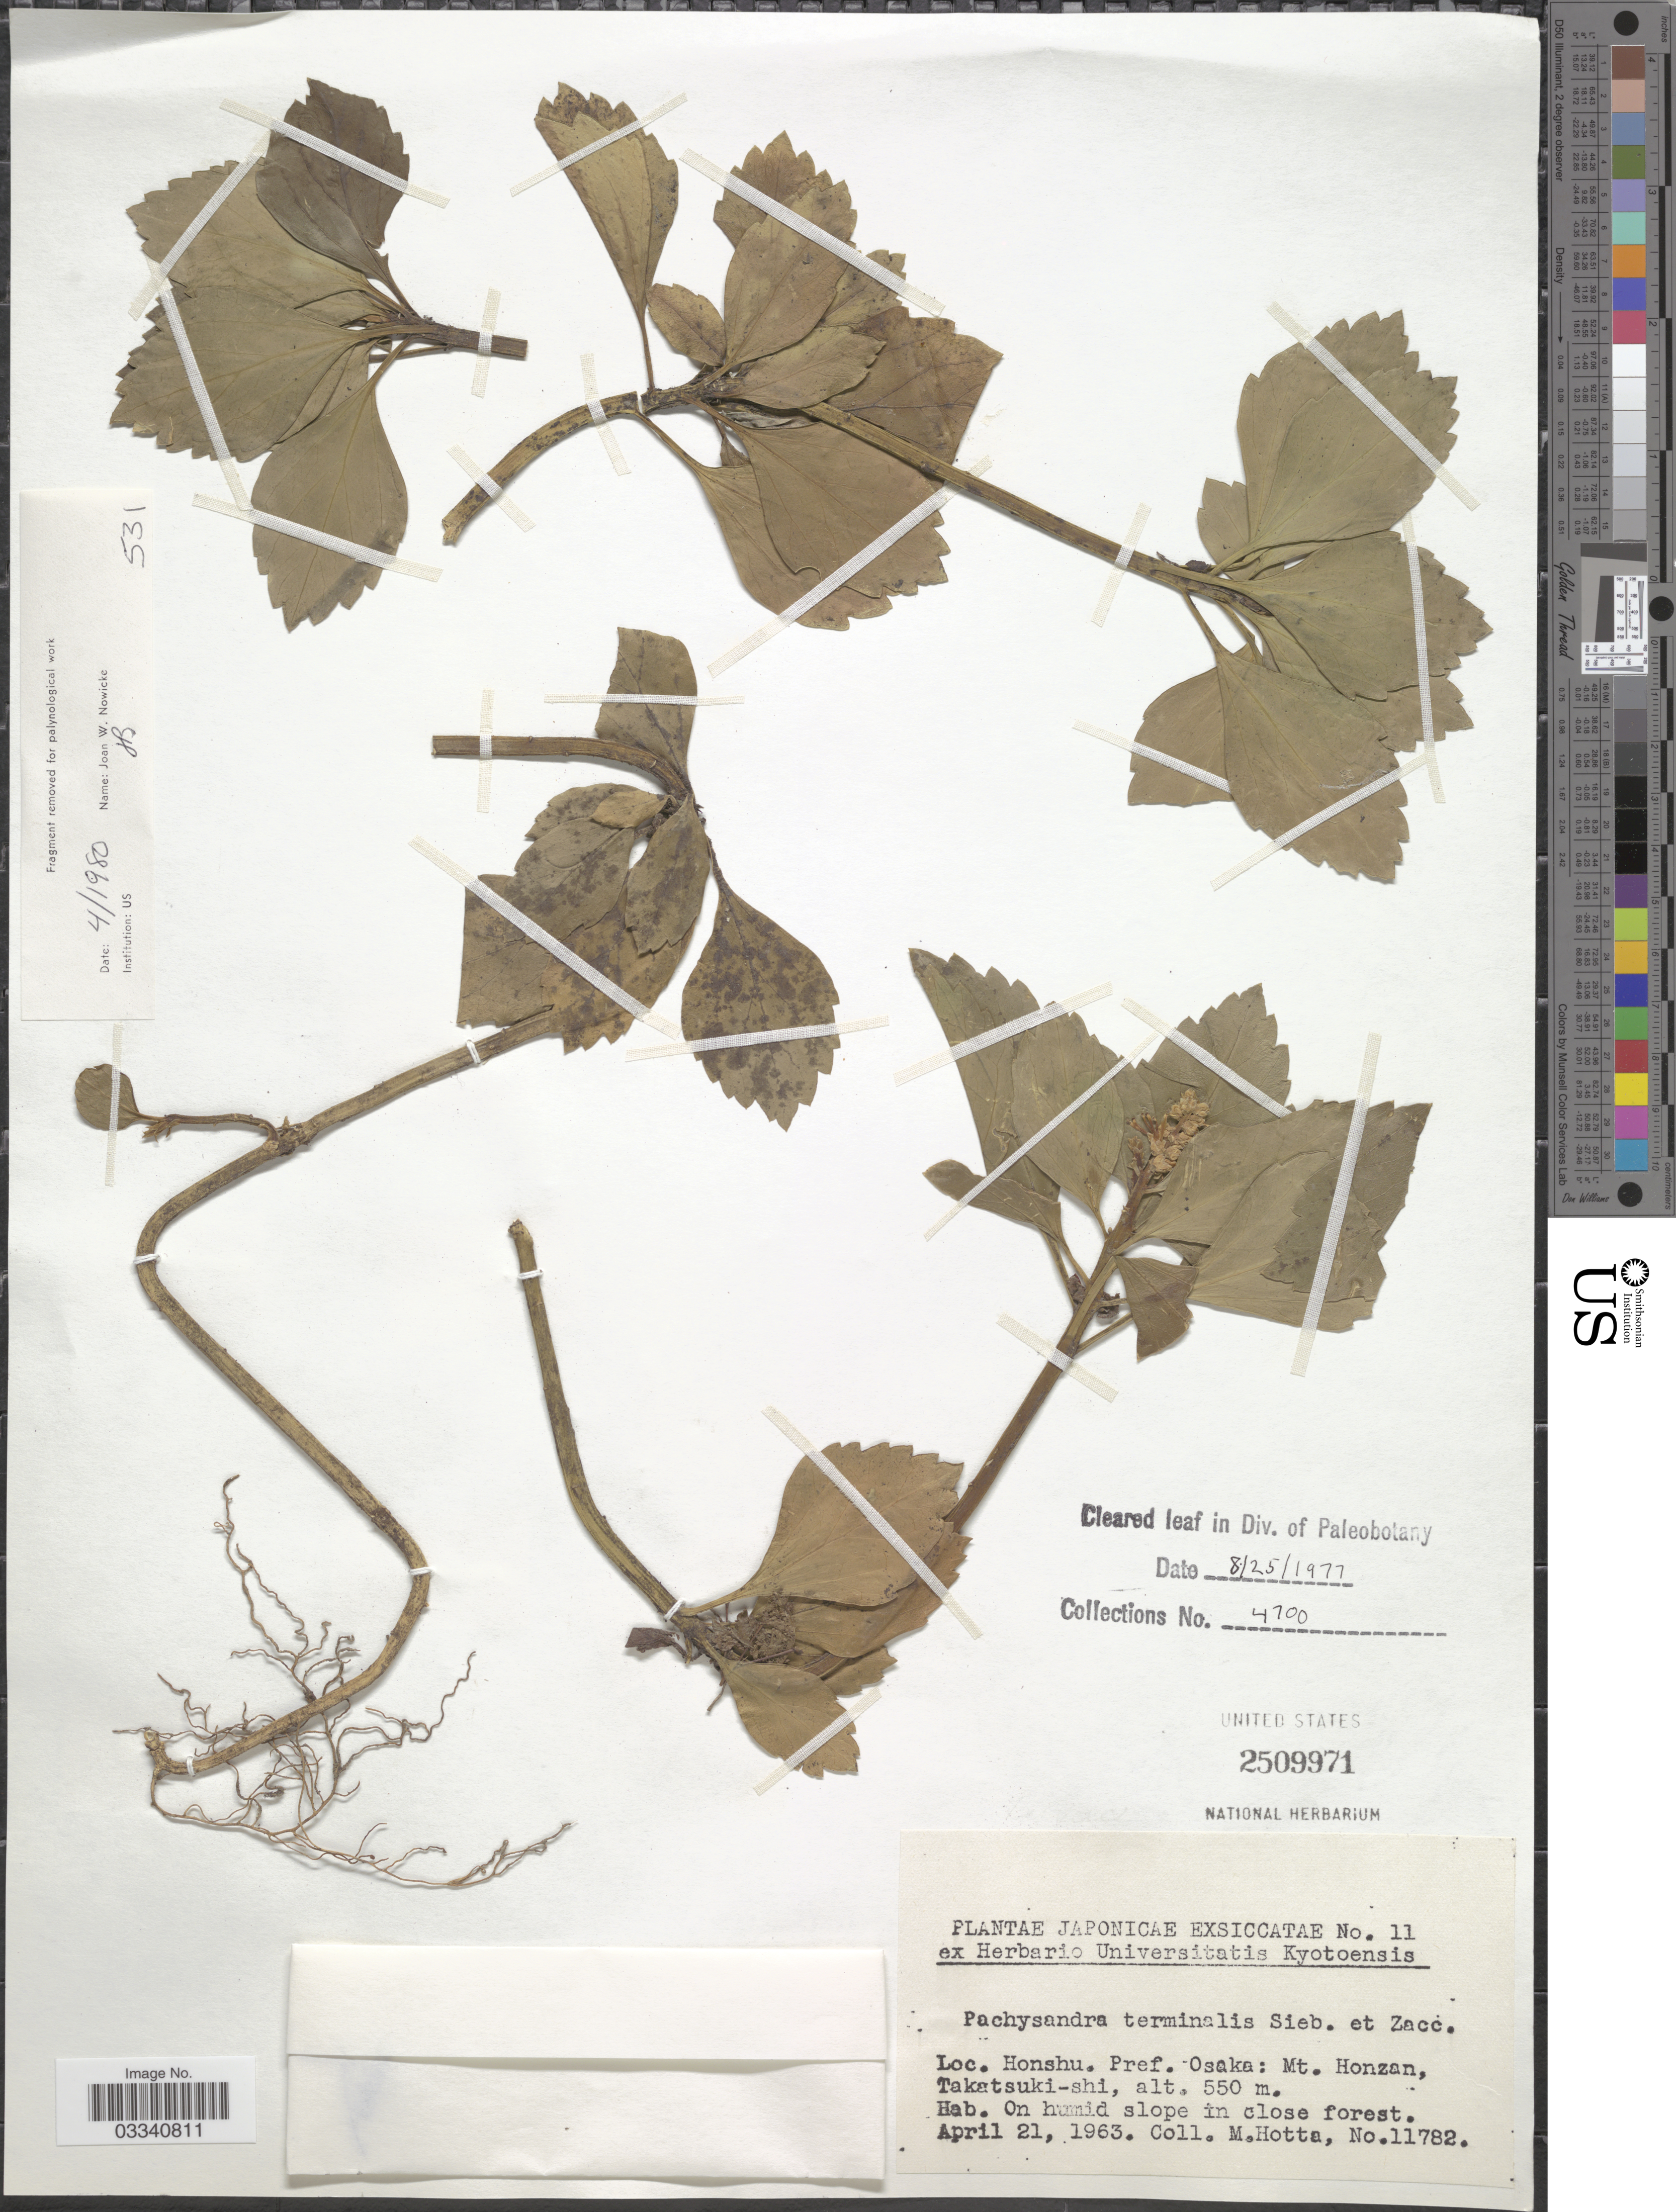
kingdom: Plantae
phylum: Tracheophyta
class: Magnoliopsida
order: Buxales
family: Buxaceae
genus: Pachysandra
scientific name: Pachysandra terminalis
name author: Siebert & Zucc.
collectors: M. Hotta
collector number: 11782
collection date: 1963-04-21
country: Japan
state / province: Osaka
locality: Honshu. Pref. Osaka: Mt. Honzan, Takatsuki-shi.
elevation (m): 550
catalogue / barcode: US 2509971